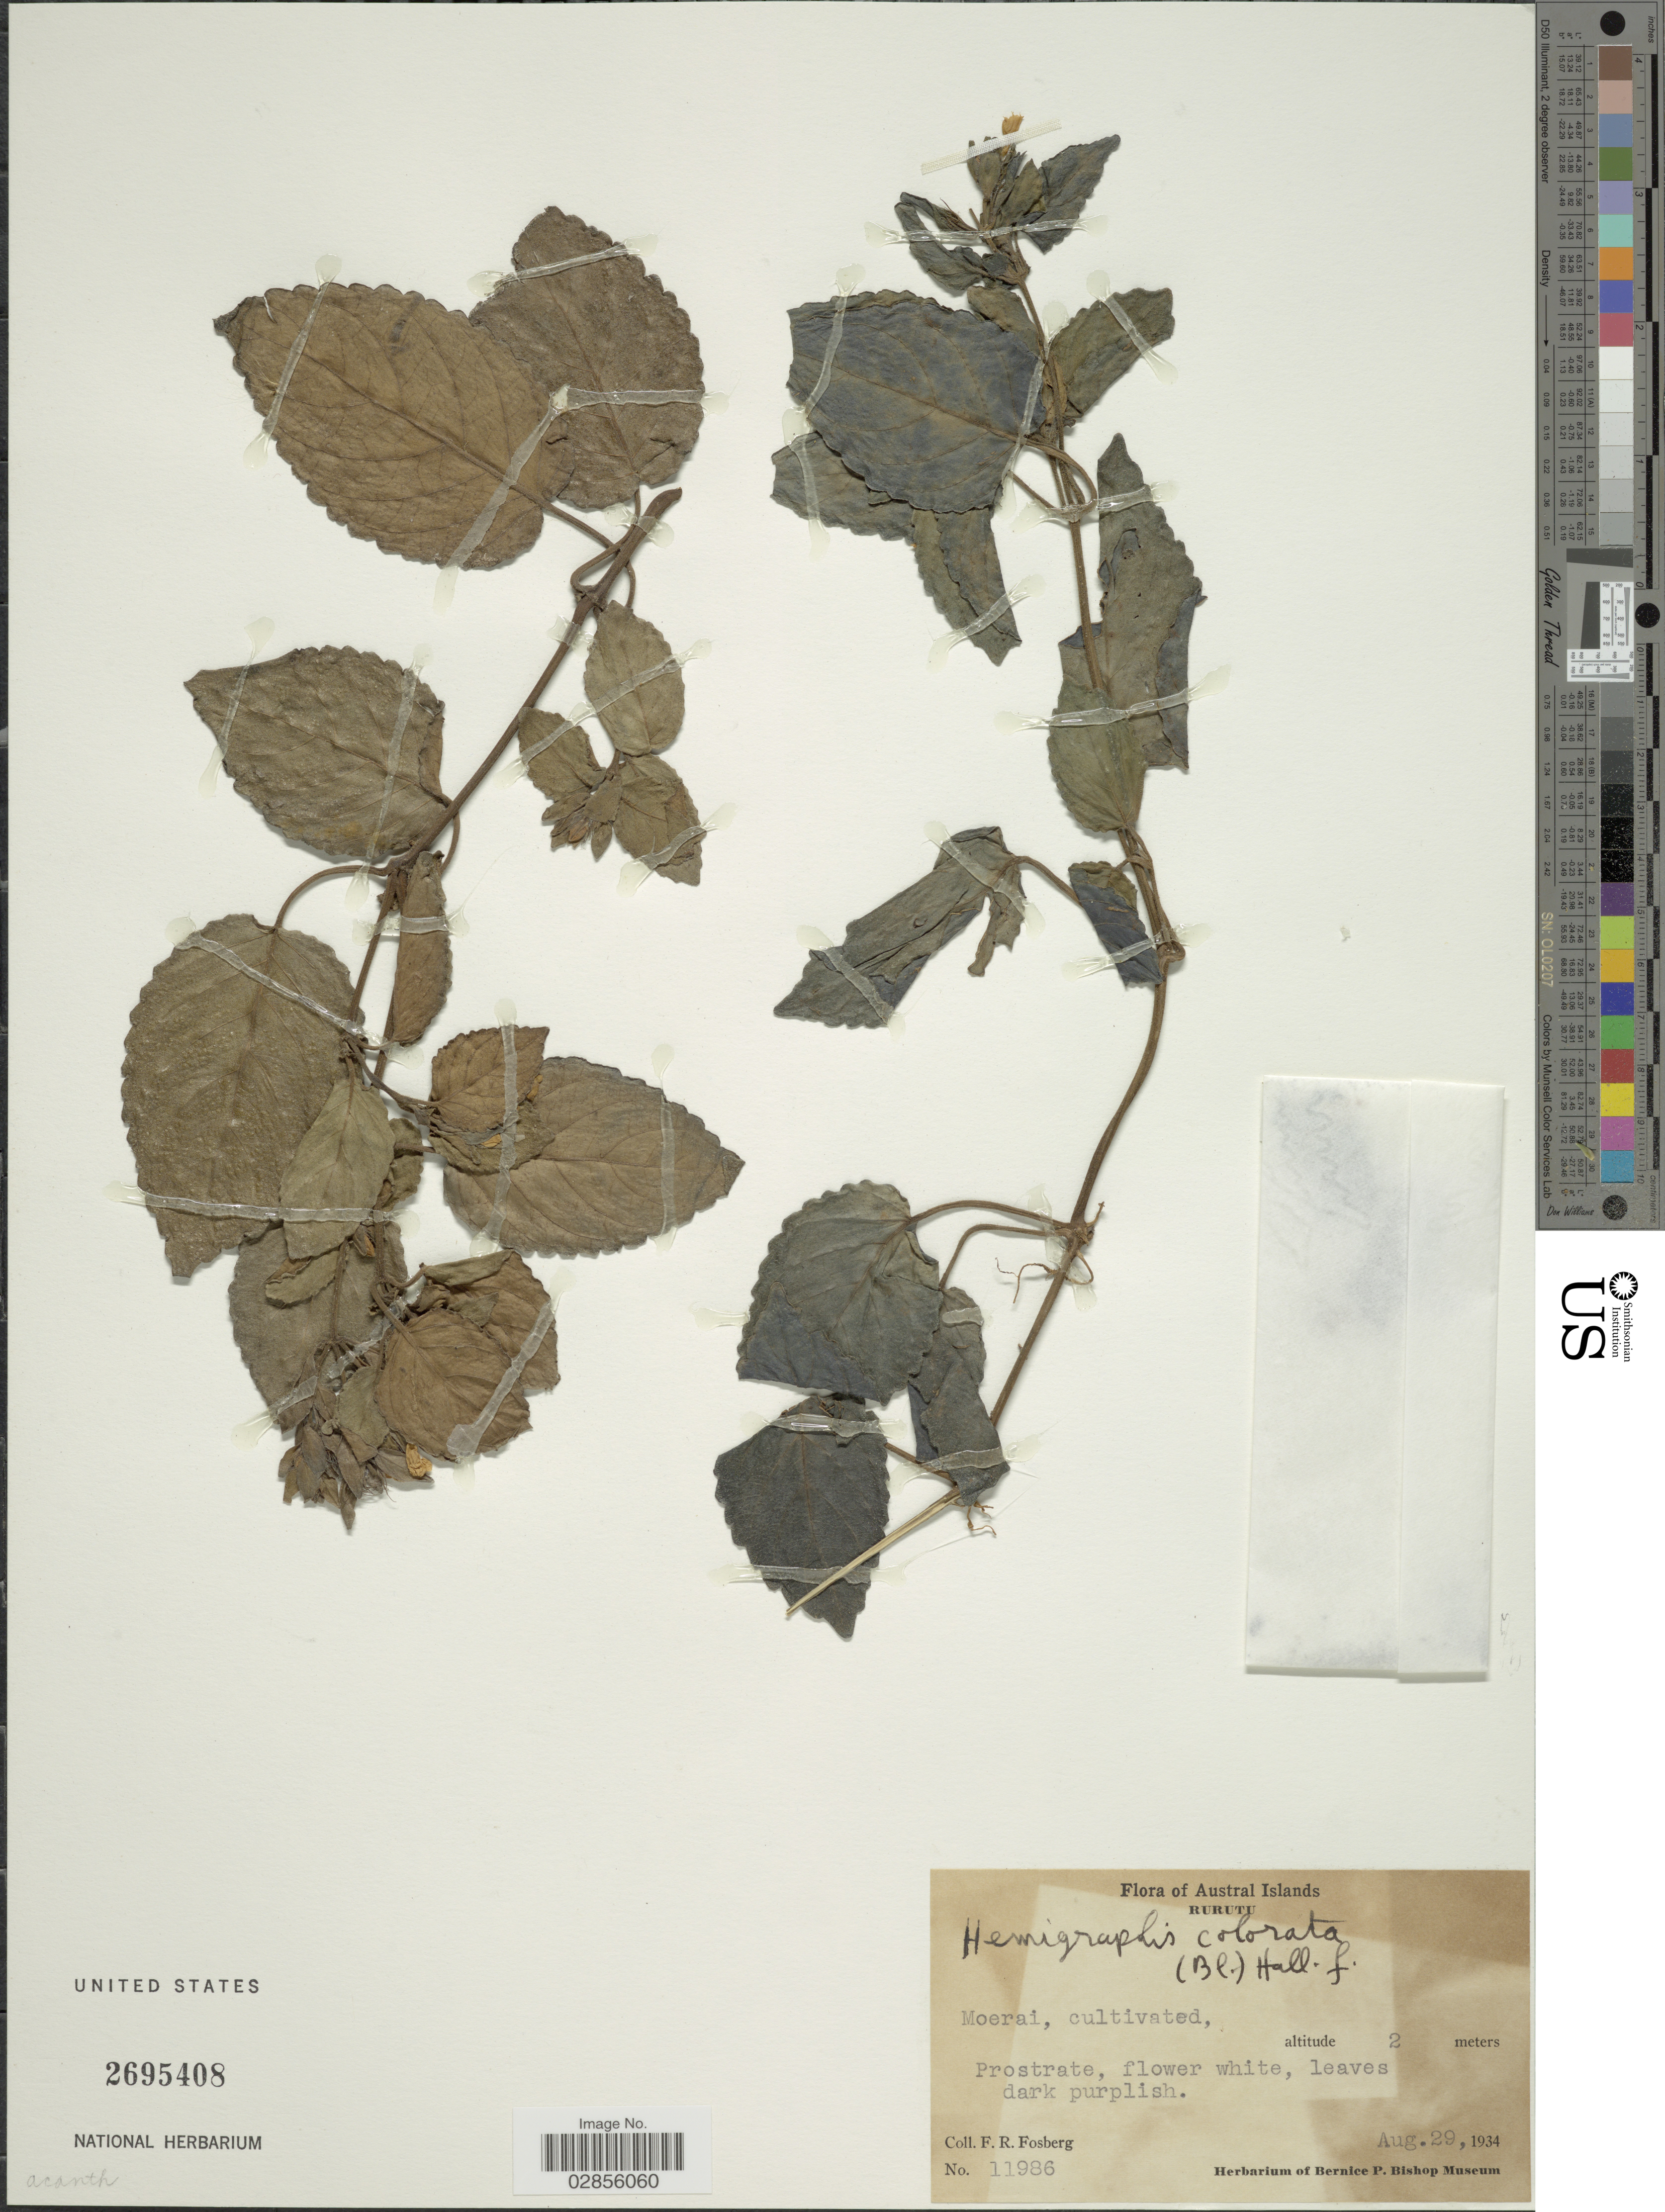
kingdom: Plantae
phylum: Tracheophyta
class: Magnoliopsida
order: Lamiales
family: Acanthaceae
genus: Strobilanthes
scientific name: Strobilanthes alternata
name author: (Burm. f.) Moylan ex J.R.I. Wood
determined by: Wagner, W. L., (BOT), Smithsonian Institution - National Museum of Natural History (UNITED STATES)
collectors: F. R. Fosberg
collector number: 11986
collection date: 1934-08-29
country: French Polynesia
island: Rurutu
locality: Austral Islands. Rurutu. Moerai.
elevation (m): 2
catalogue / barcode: US 2695408